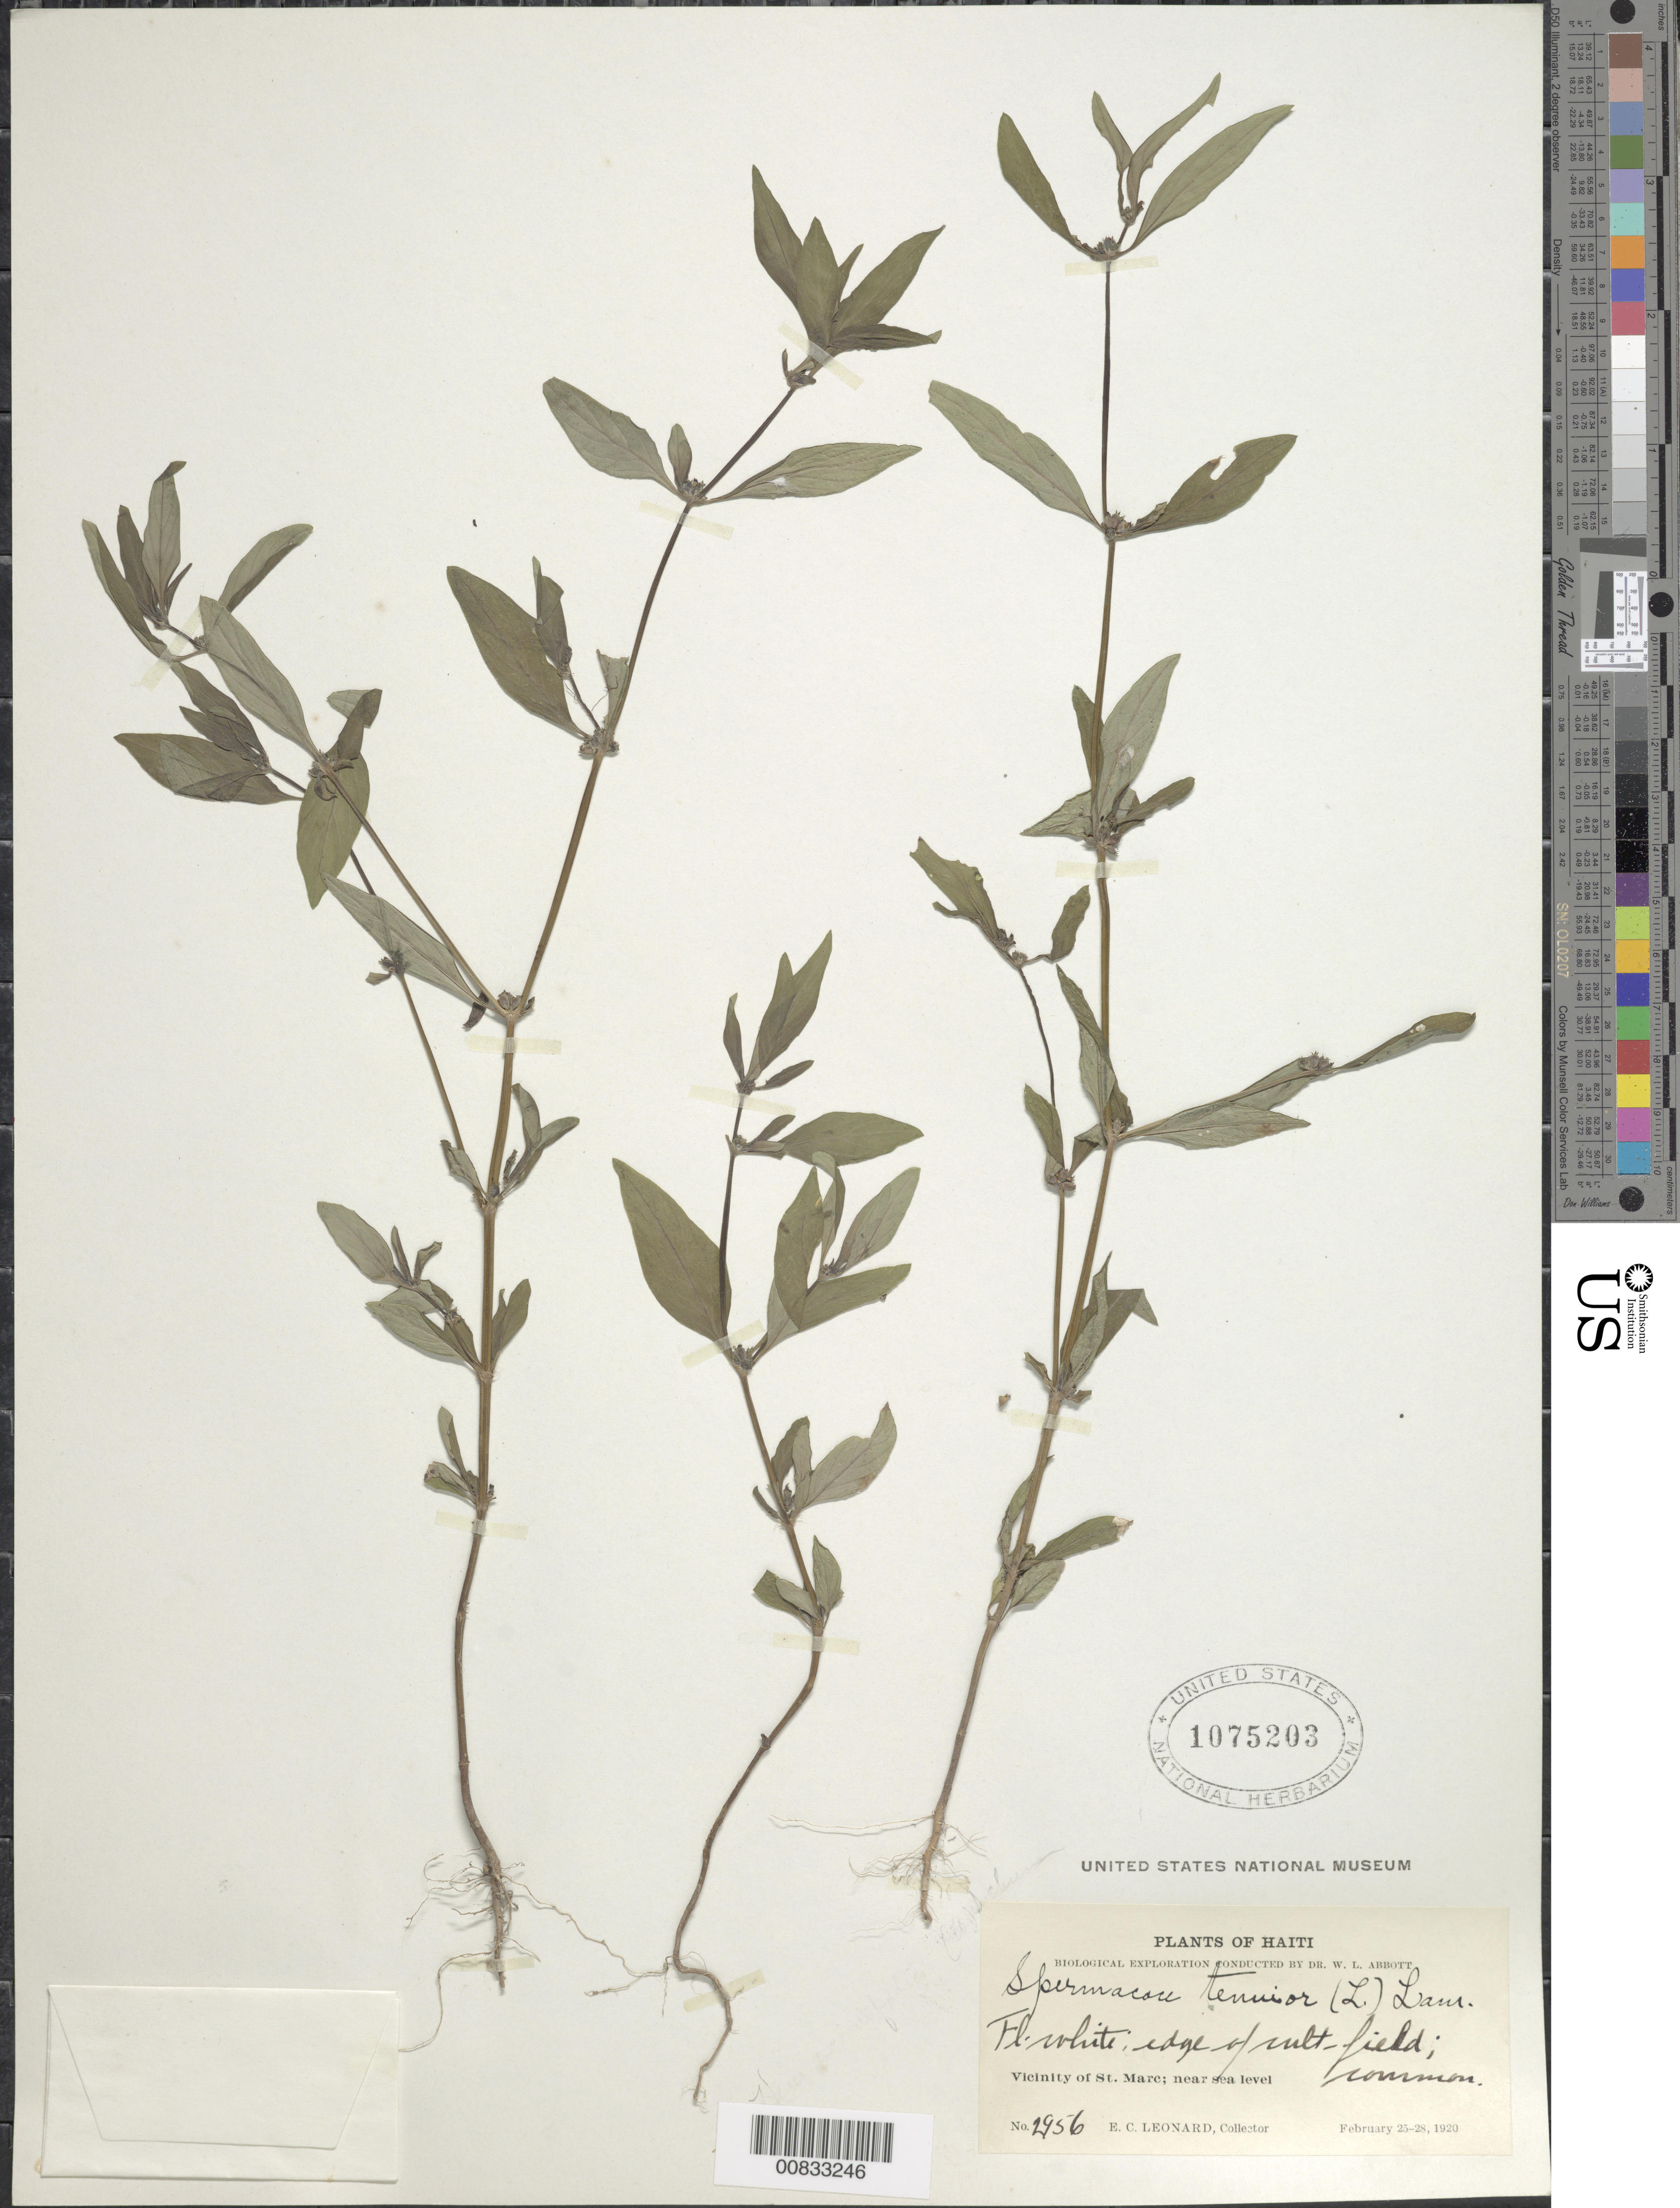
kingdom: Plantae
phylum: Tracheophyta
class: Magnoliopsida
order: Gentianales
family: Rubiaceae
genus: Spermacoce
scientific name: Spermacoce tenuior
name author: L.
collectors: E. C. Leonard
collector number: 2956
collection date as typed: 25 Feb 1920 to 28 Feb 1920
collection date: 1920-02-25/1920-02-28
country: Haiti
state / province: Artibonite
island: Hispaniola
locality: Vicinity of St. Marc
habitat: Edge of cultivated field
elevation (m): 0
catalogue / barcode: US 1075203